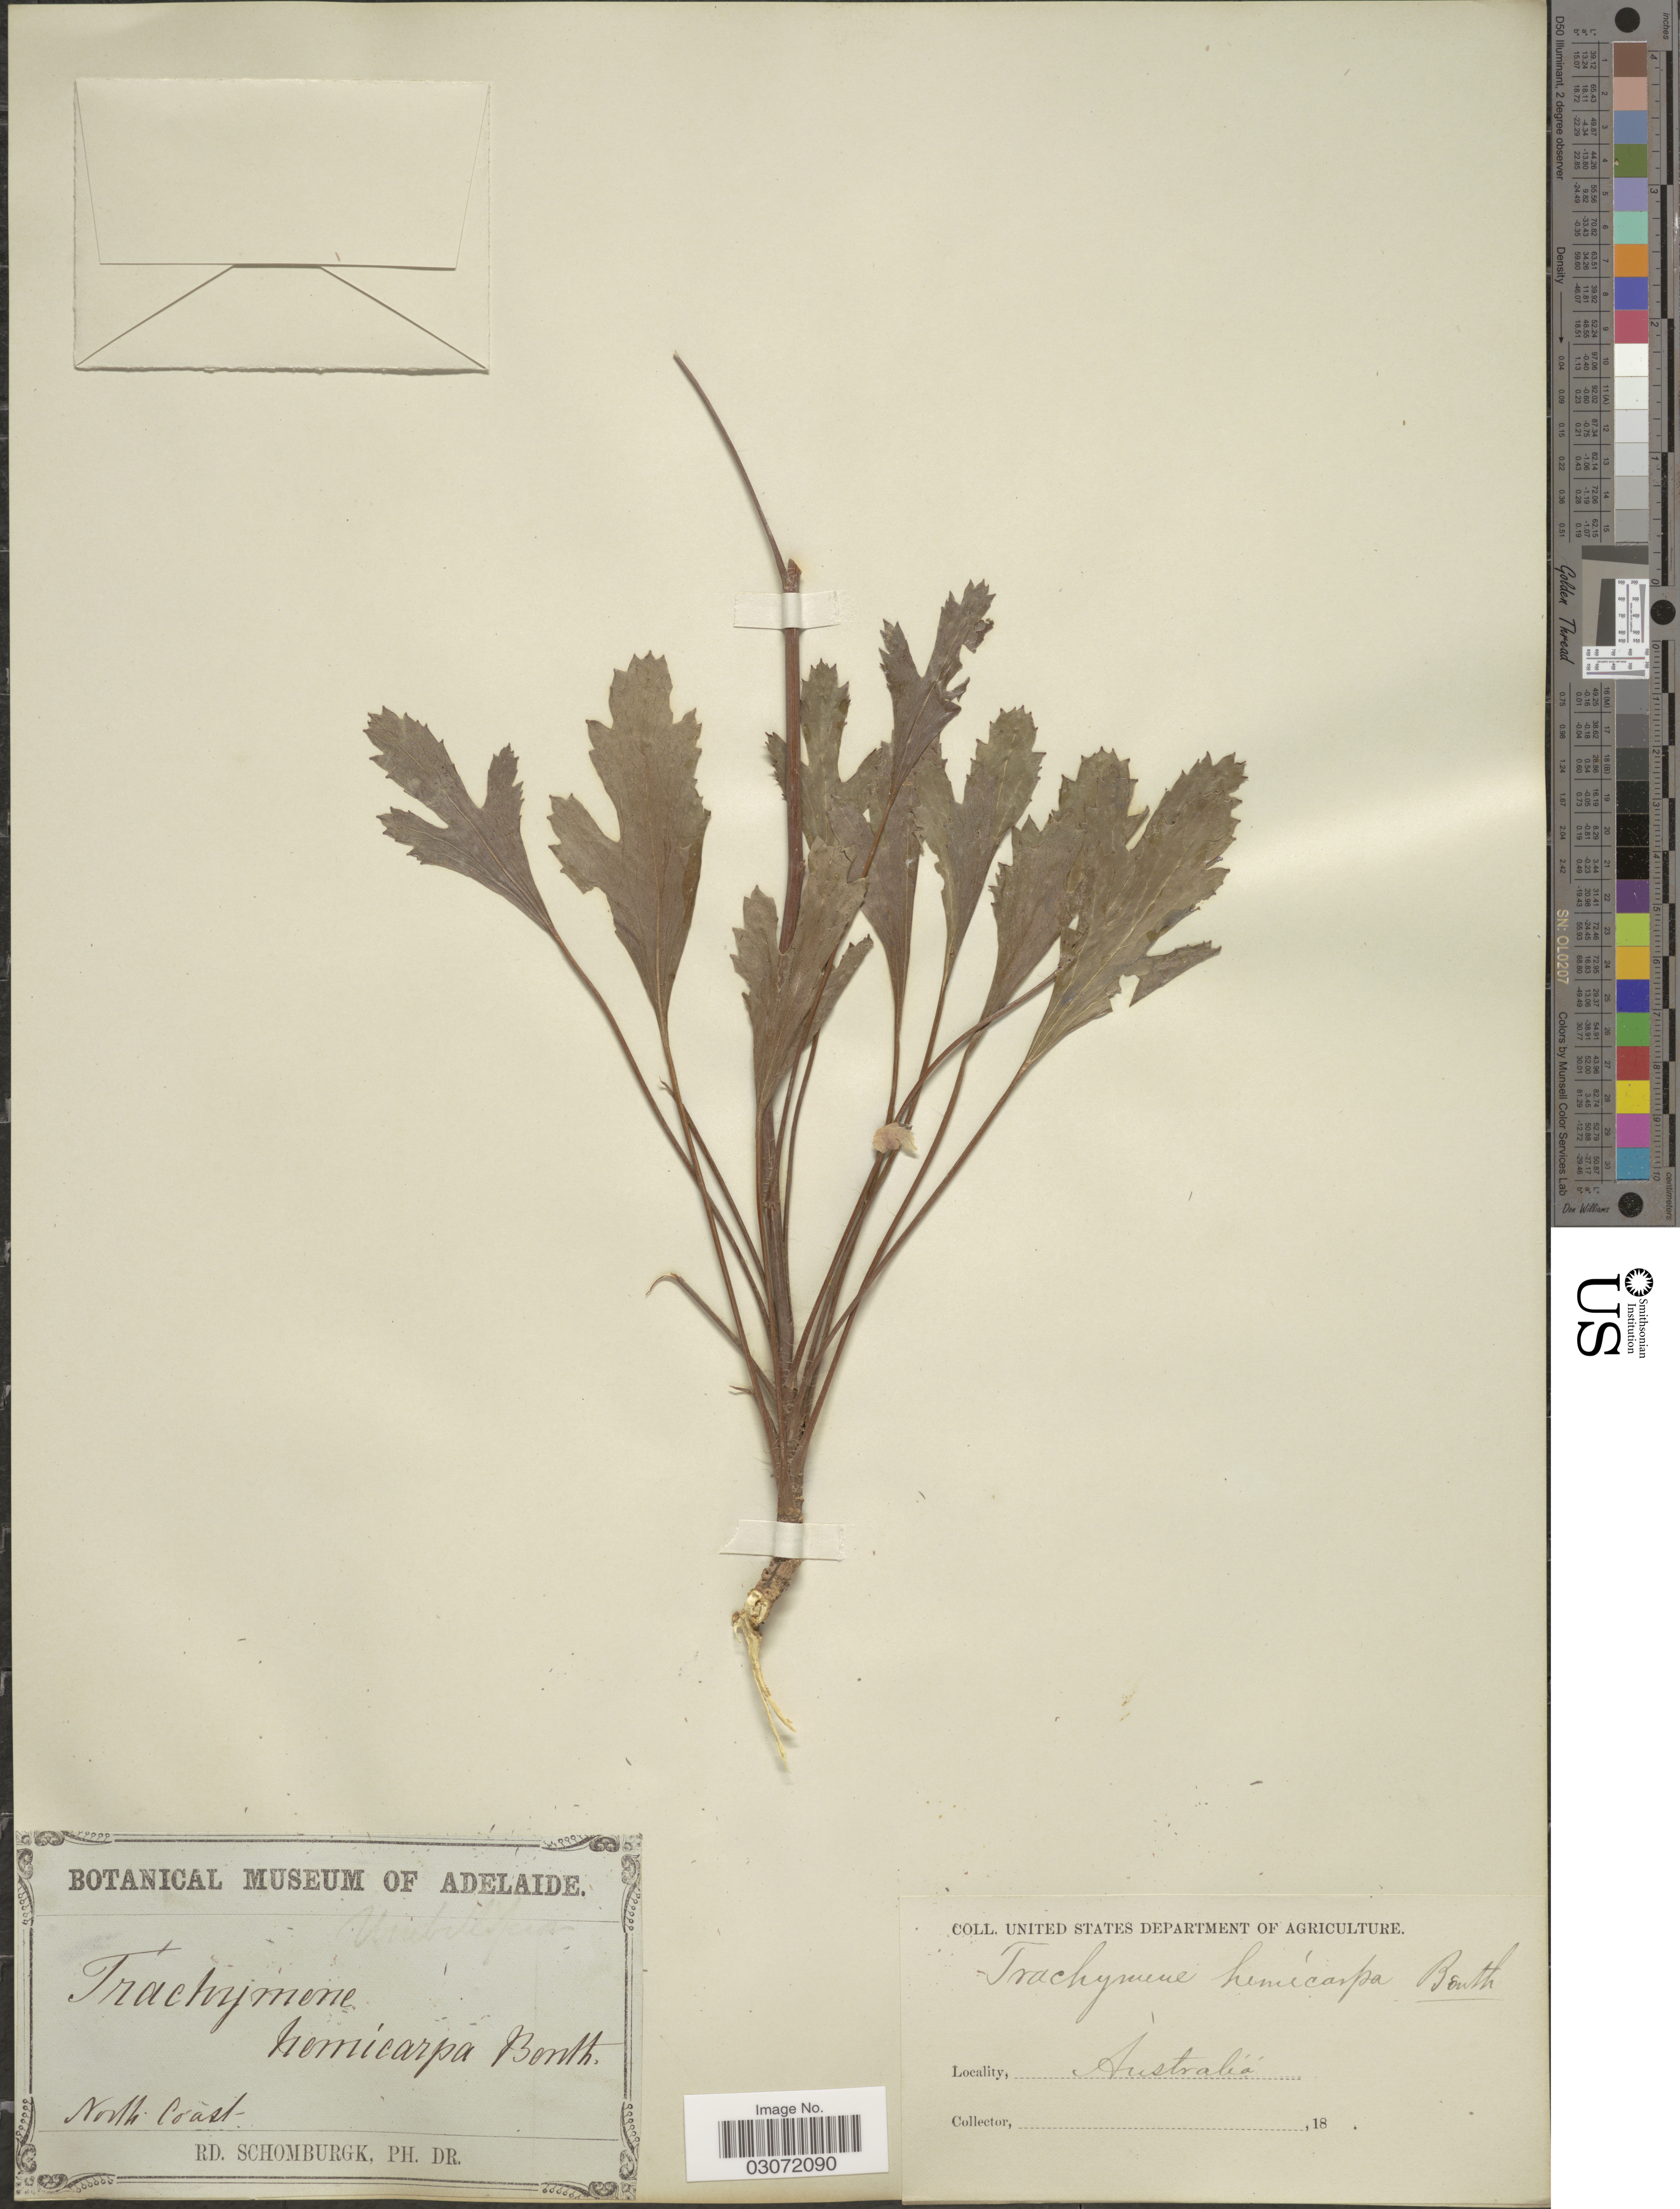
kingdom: Plantae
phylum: Tracheophyta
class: Magnoliopsida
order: Apiales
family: Araliaceae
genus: Trachymene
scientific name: Trachymene didiscoides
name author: (F. Muell.) B.L. Burtt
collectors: M. R. Schomburgk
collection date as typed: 18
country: Australia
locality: North Coast.